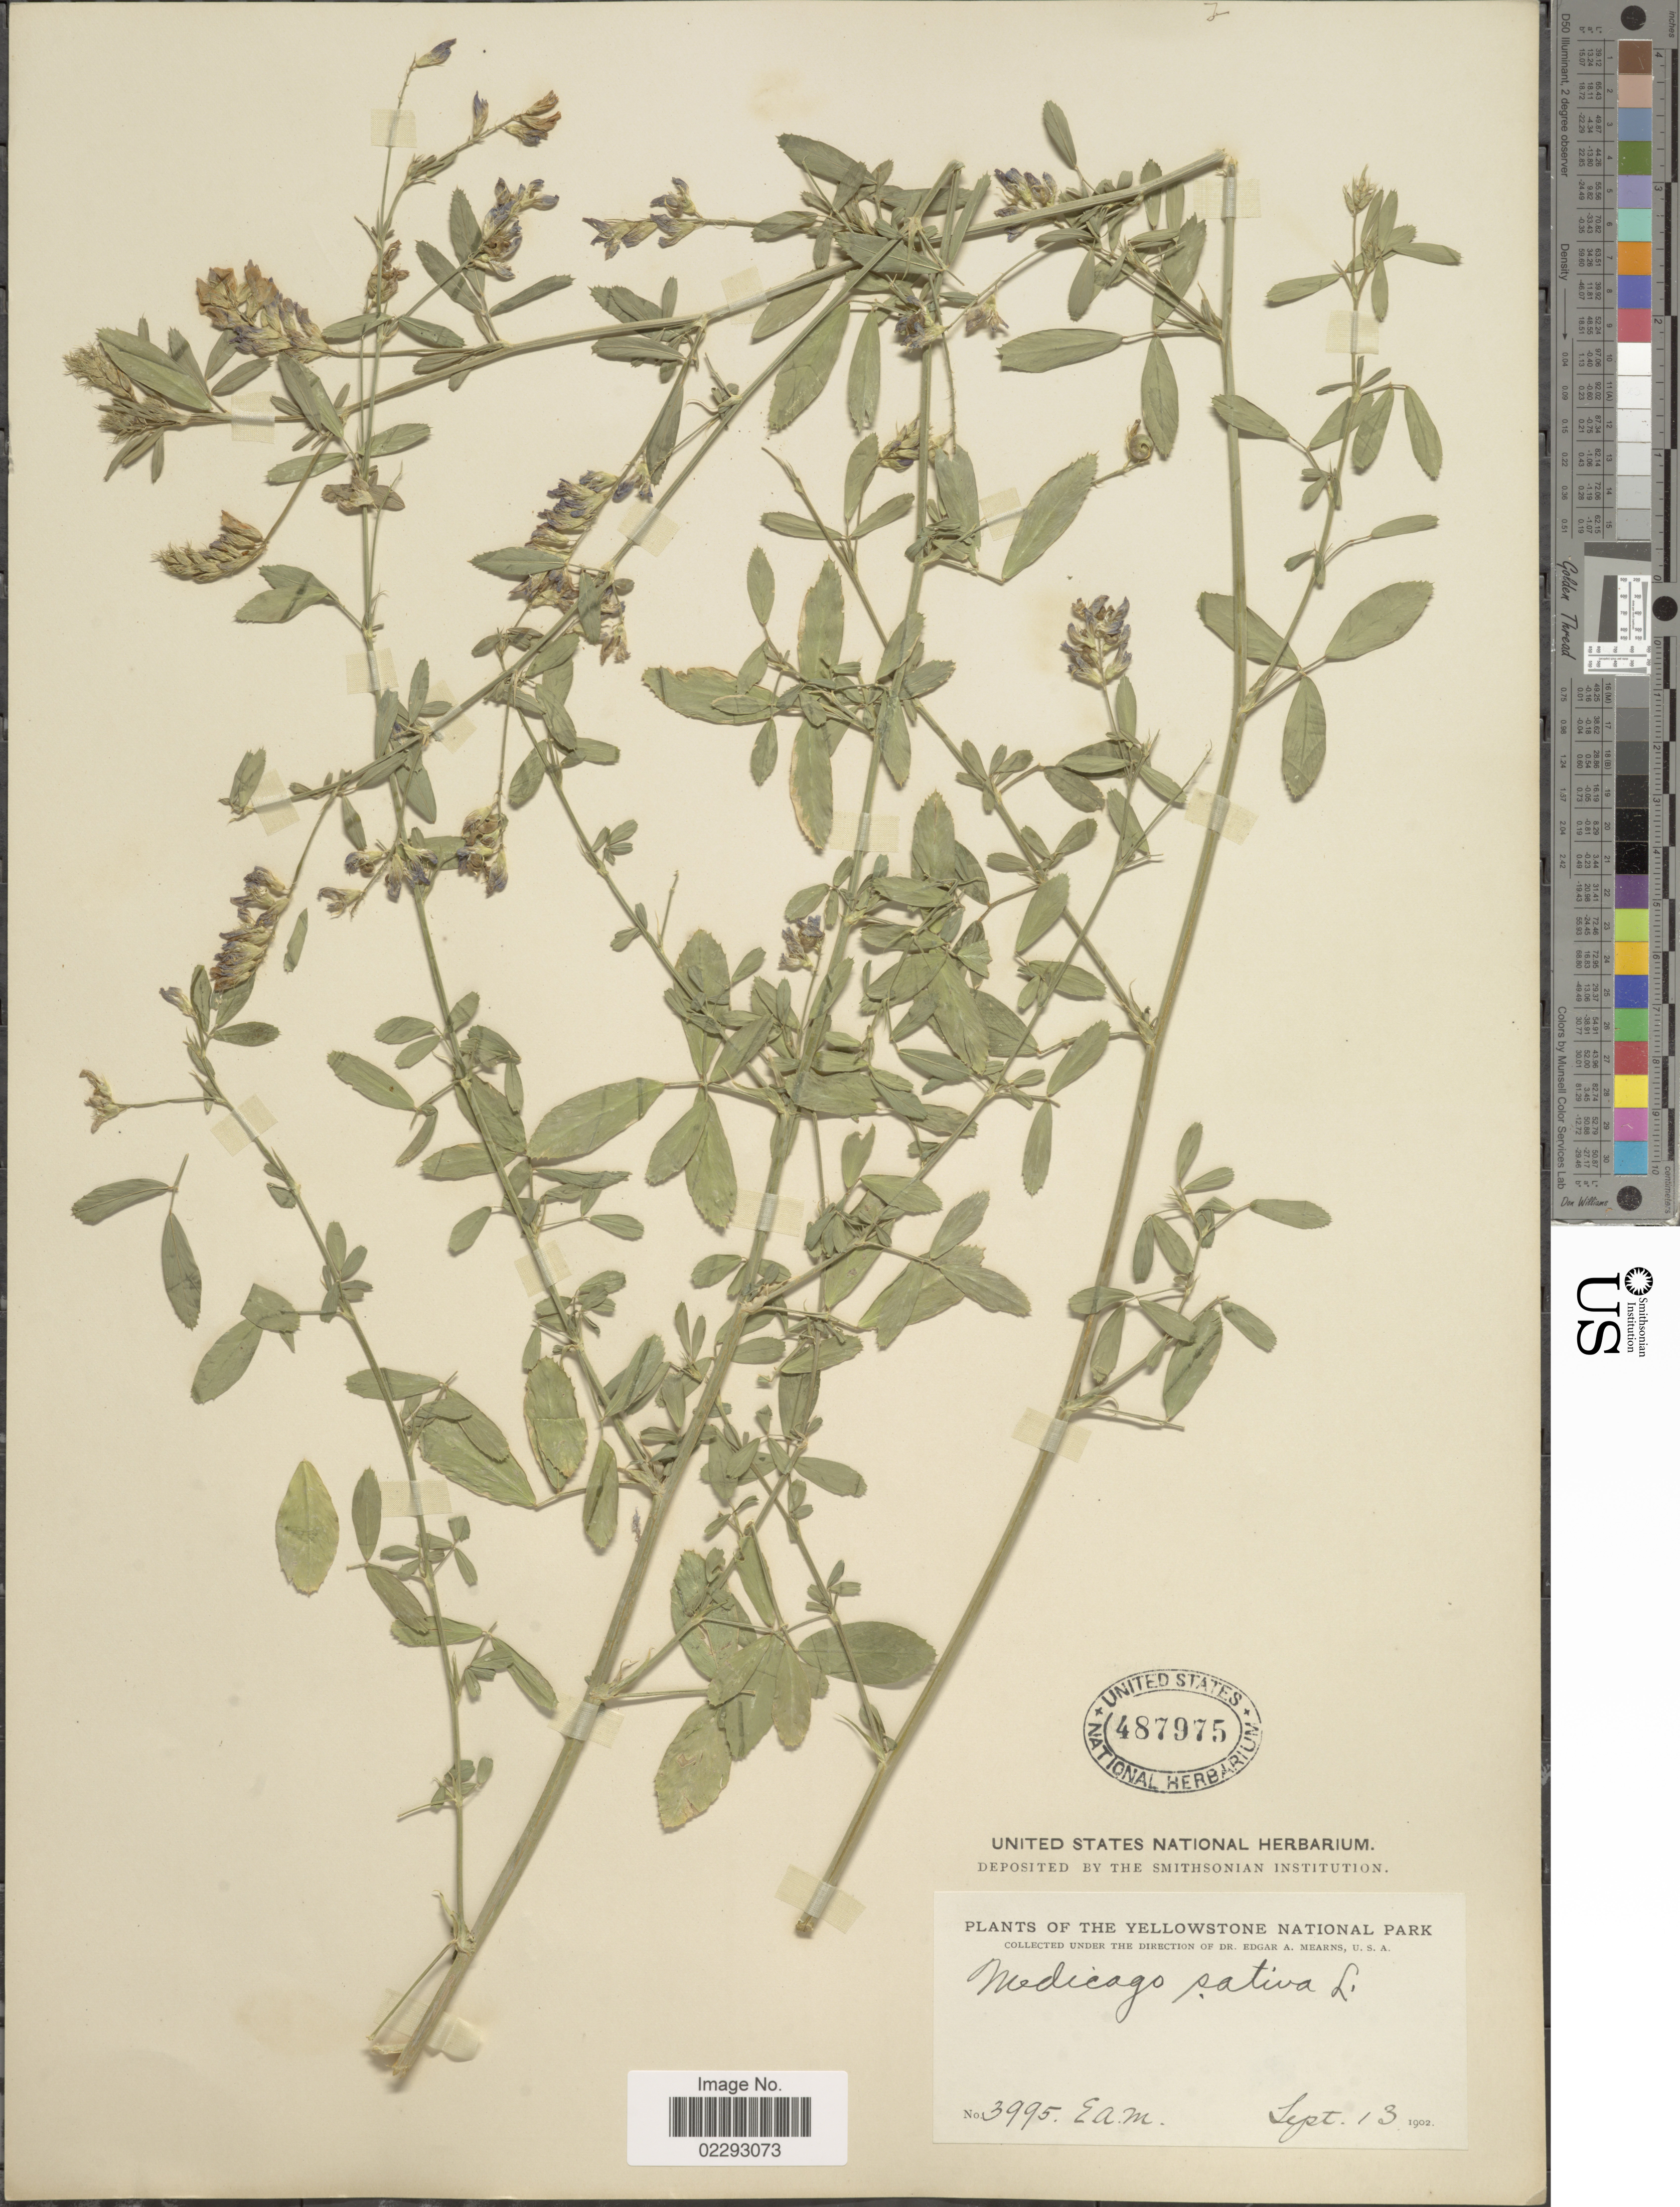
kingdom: Plantae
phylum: Tracheophyta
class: Magnoliopsida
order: Fabales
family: Fabaceae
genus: Medicago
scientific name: Medicago sativa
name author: L.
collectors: E. A. Mearns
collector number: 3995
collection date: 1902-09-13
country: United States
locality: Yellowstone National Park.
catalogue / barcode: US 487975